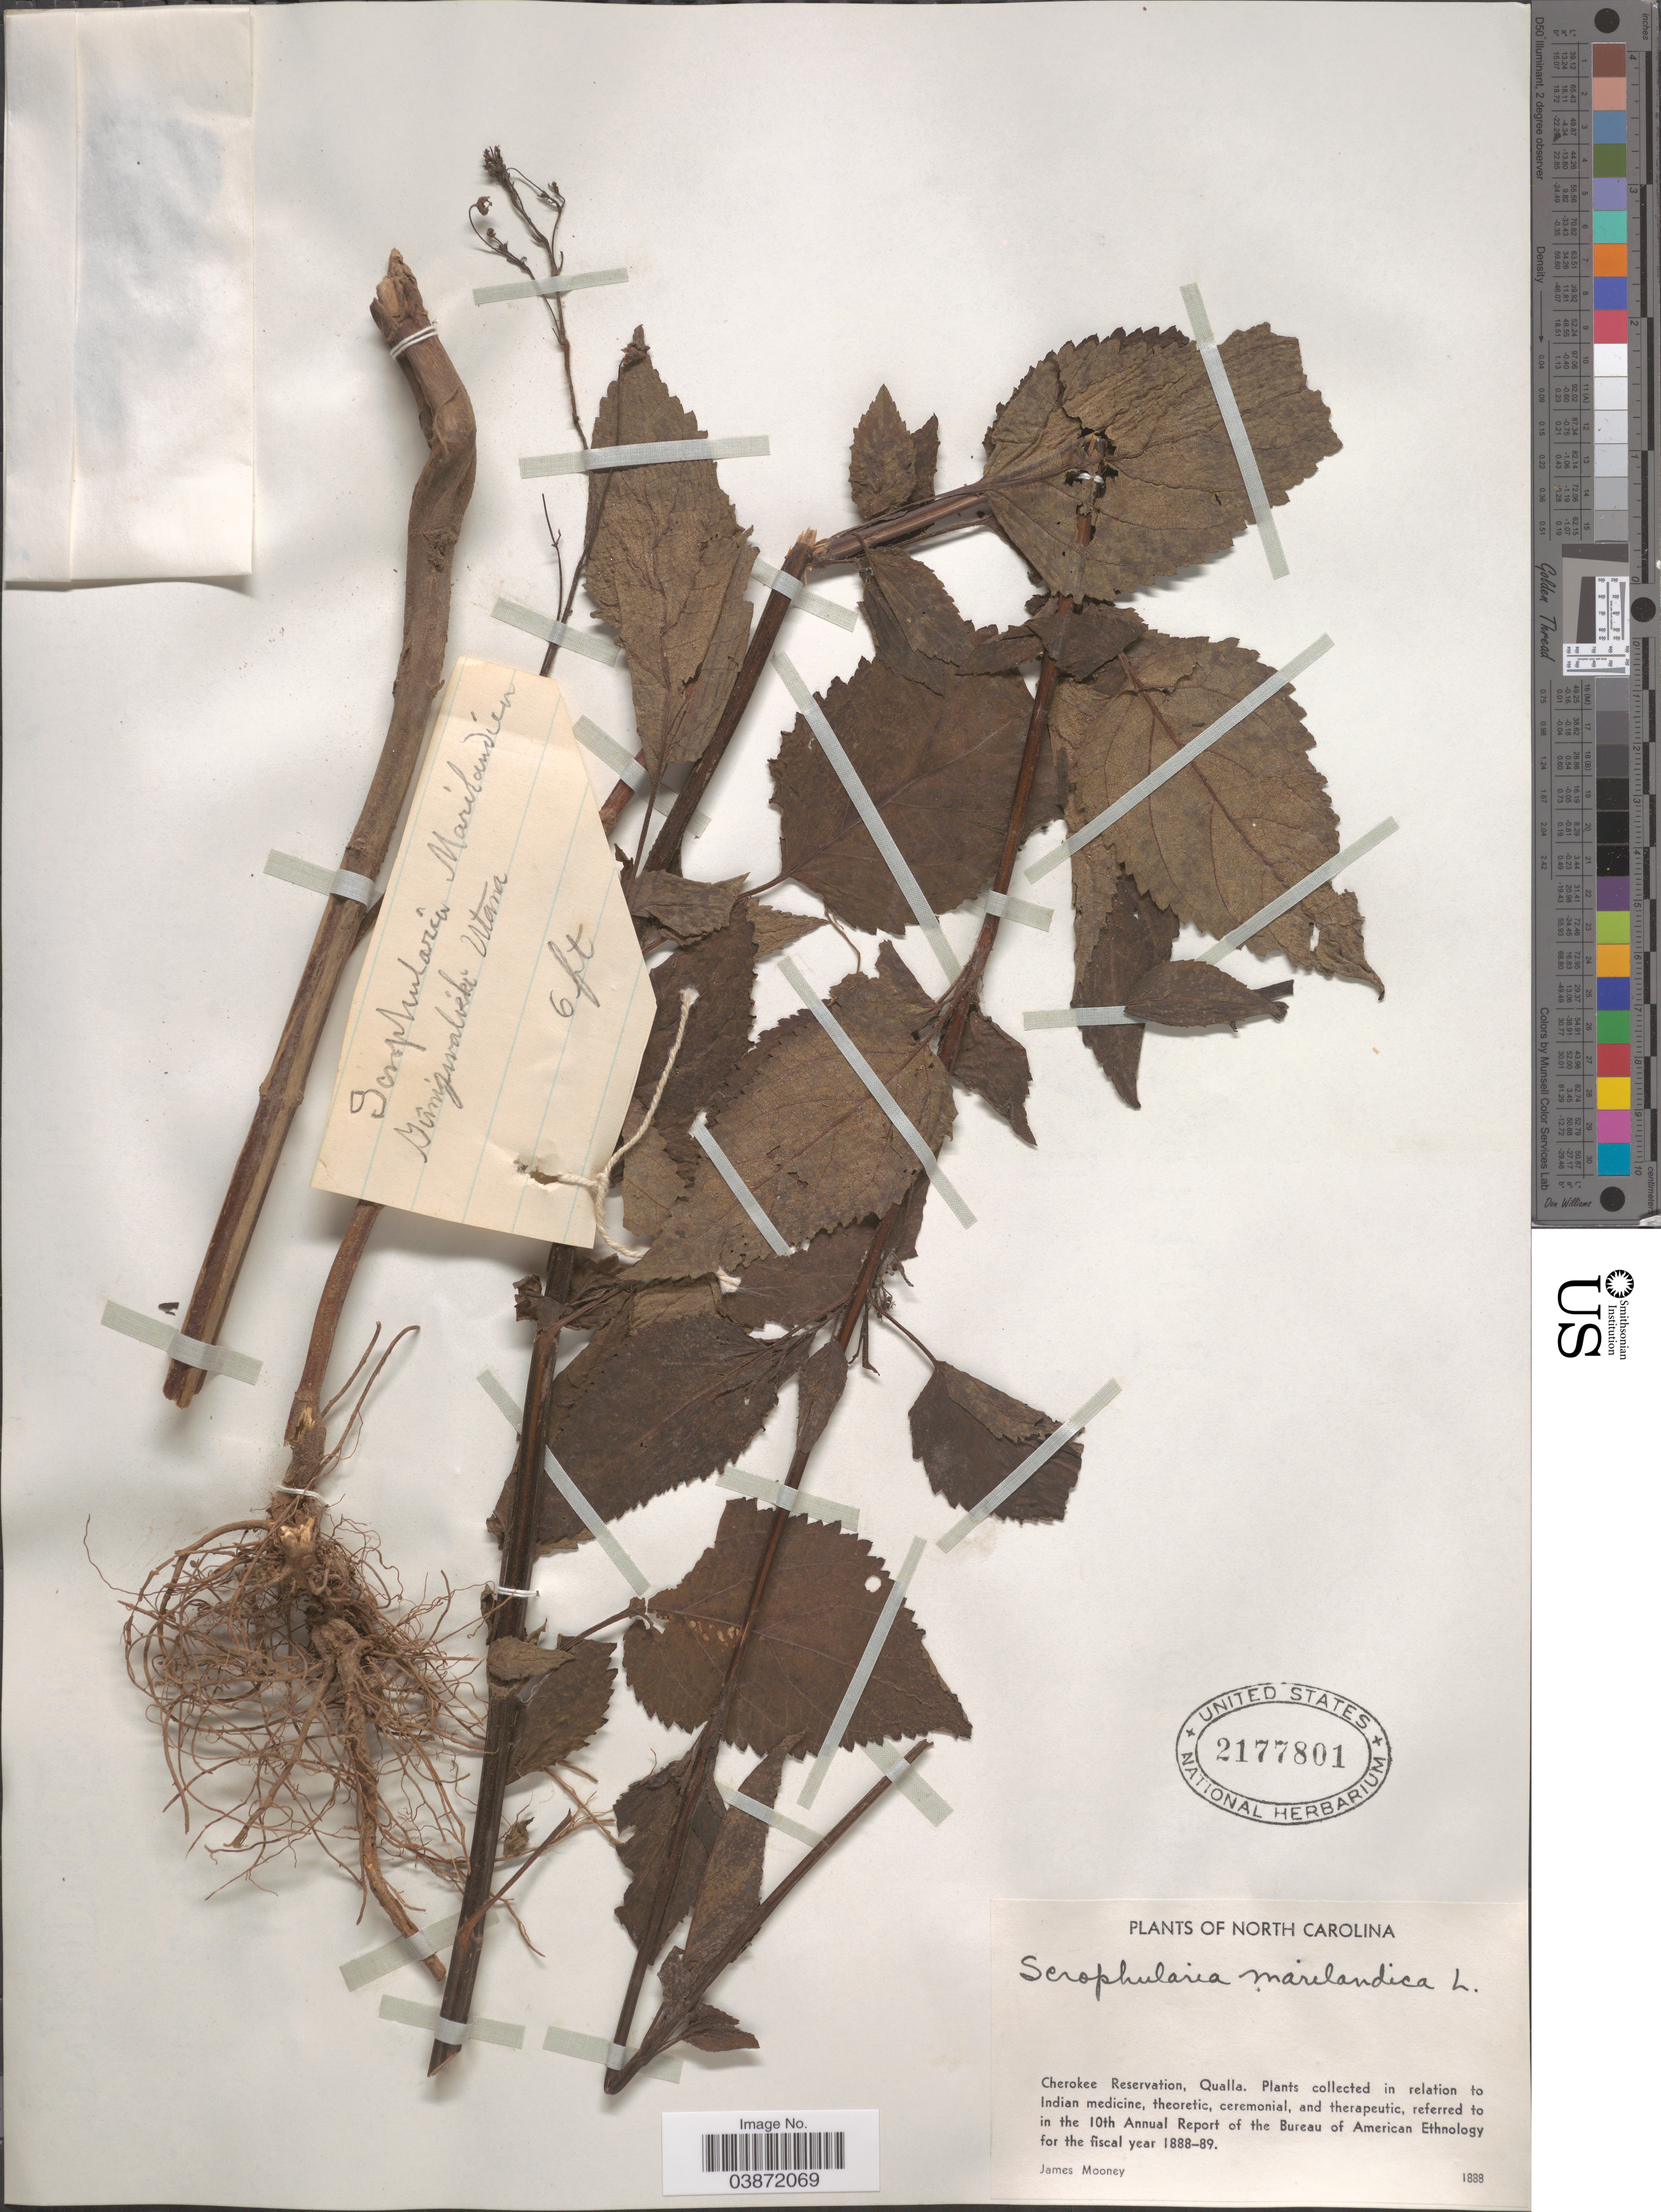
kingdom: Plantae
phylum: Tracheophyta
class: Magnoliopsida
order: Lamiales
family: Scrophulariaceae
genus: Scrophularia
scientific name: Scrophularia marilandica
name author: L.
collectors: J. Mooney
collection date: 1888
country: United States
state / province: North Carolina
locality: Cherokee Reservation, Qualla.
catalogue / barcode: US 2177801